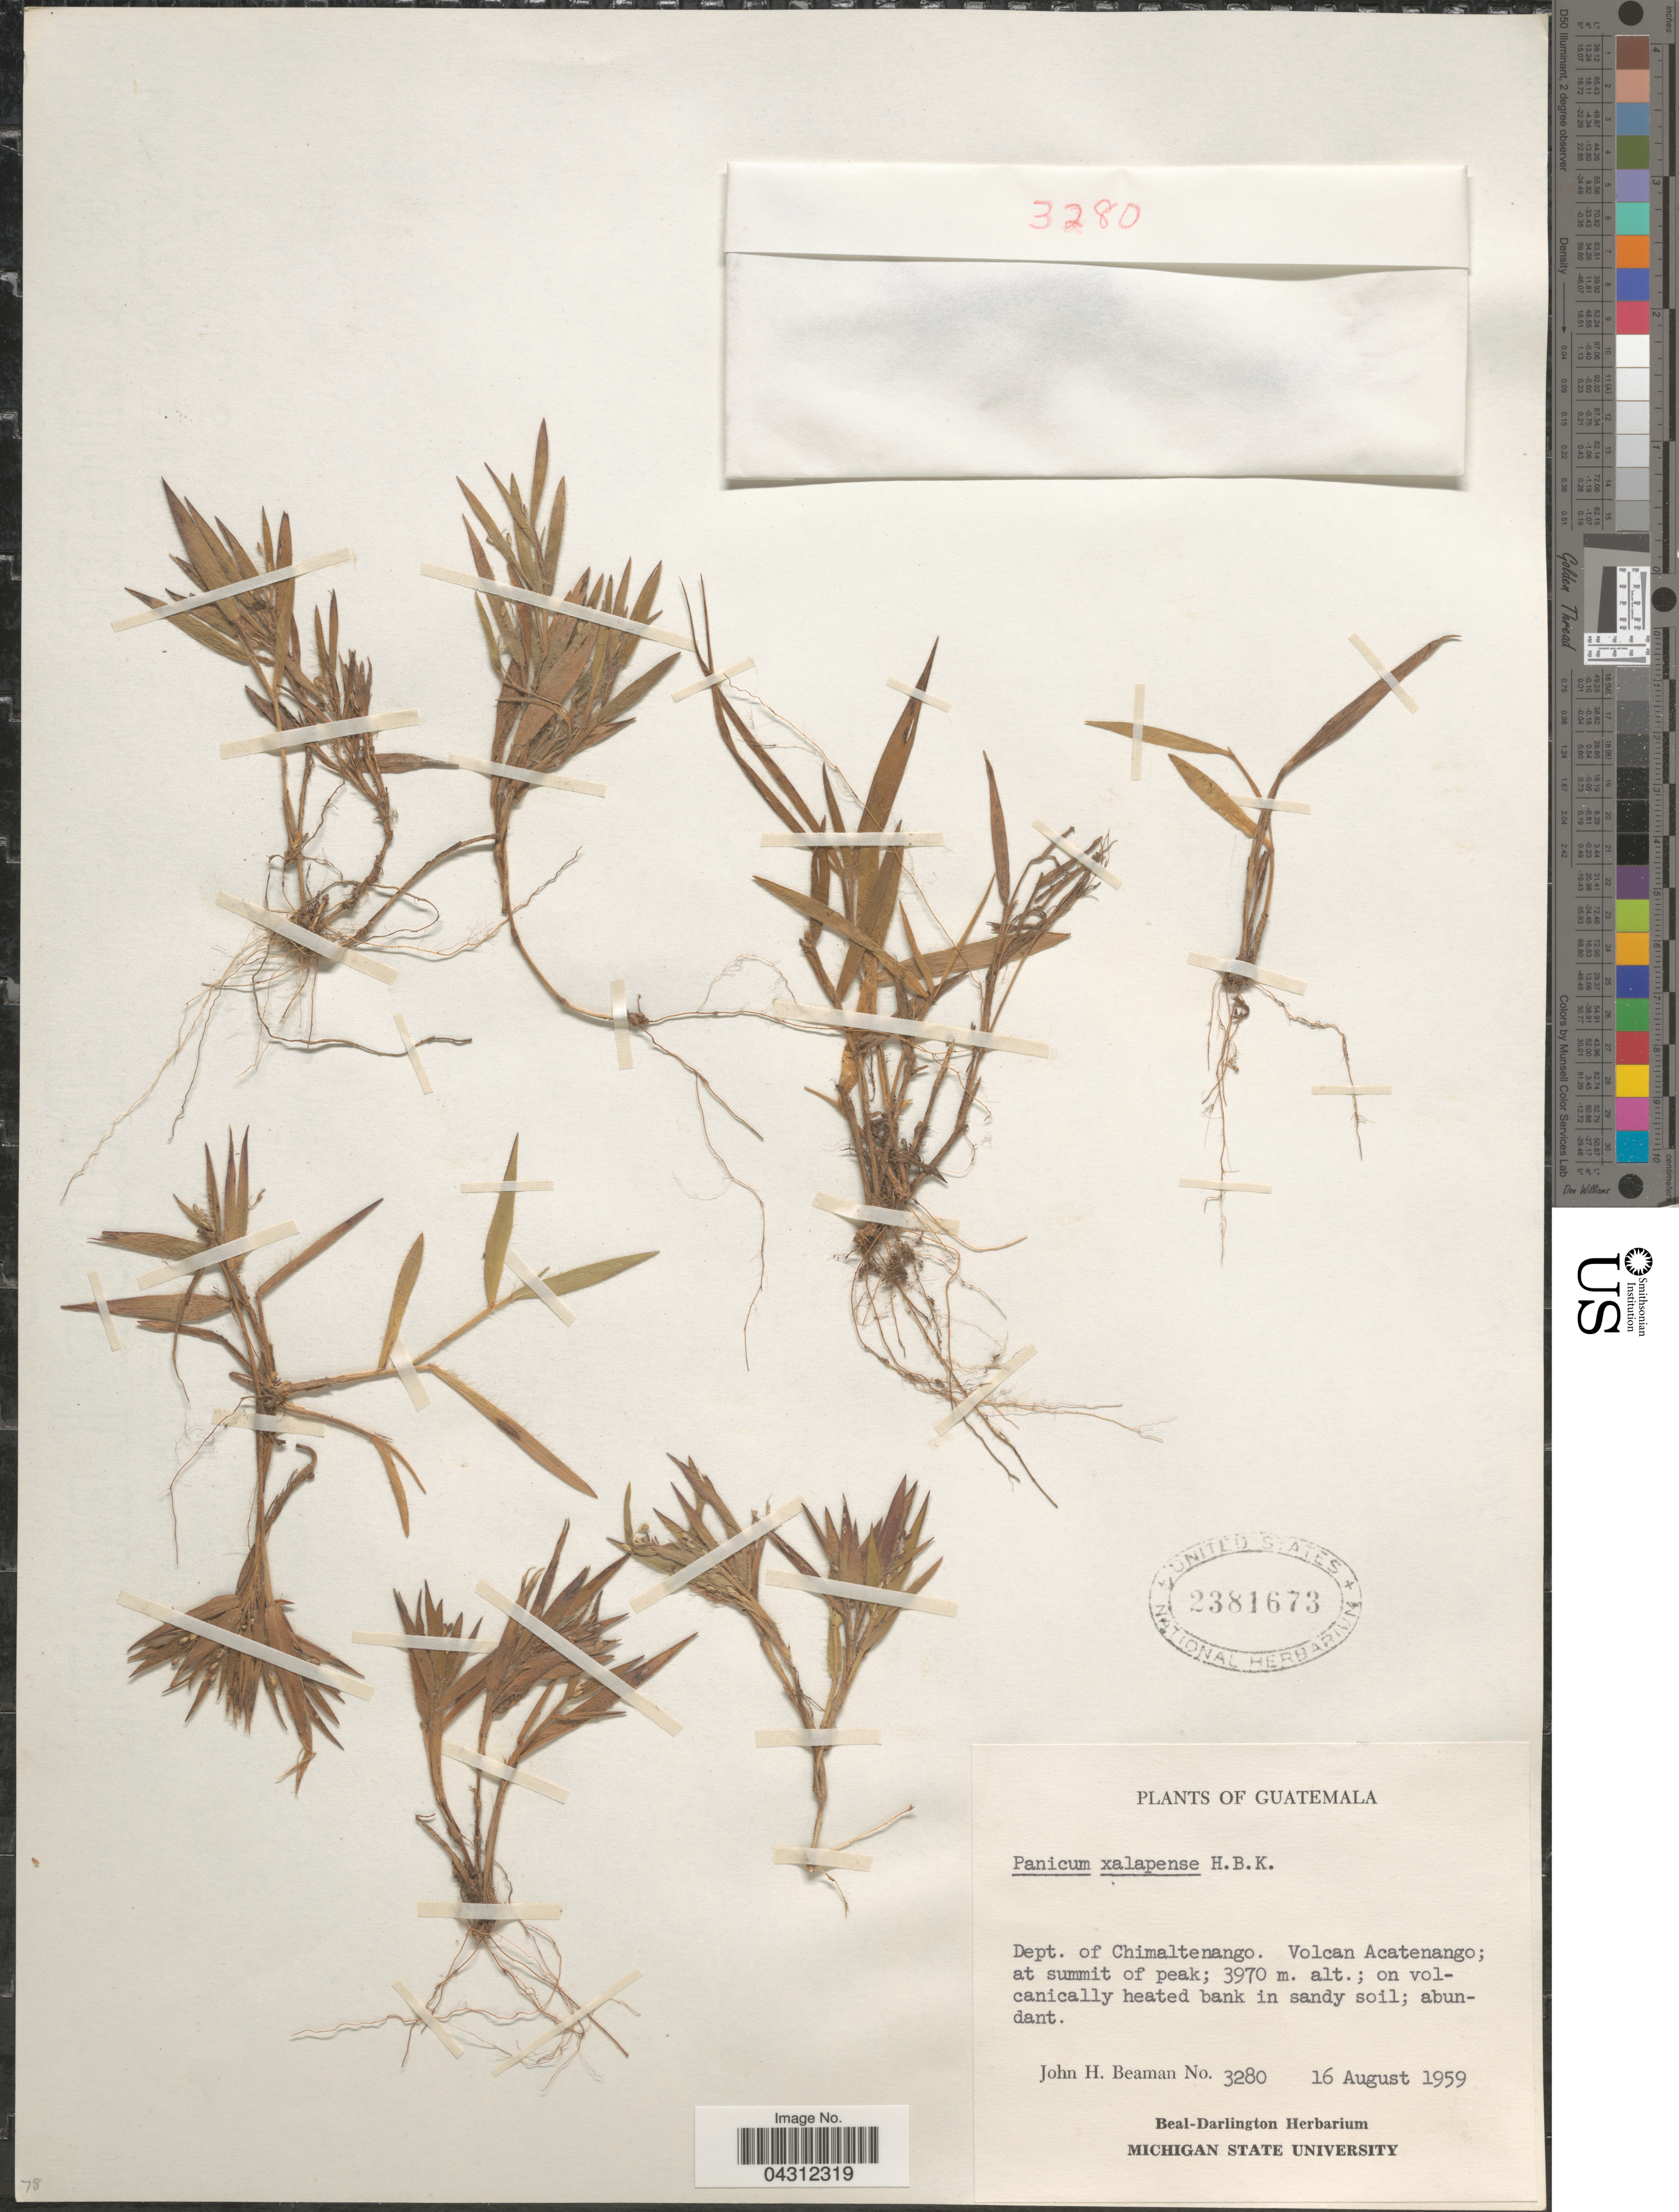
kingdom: Plantae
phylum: Tracheophyta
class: Liliopsida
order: Poales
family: Poaceae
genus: Dichanthelium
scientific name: Dichanthelium laxiflorum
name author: (Lam.) Gould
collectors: J. H. Beaman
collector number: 3280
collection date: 1959-08-16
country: Guatemala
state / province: Chimaltenango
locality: Dept. of Chimaltenango. Volcan Acatenango; at summit of peak.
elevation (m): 3970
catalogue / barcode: US 2381673